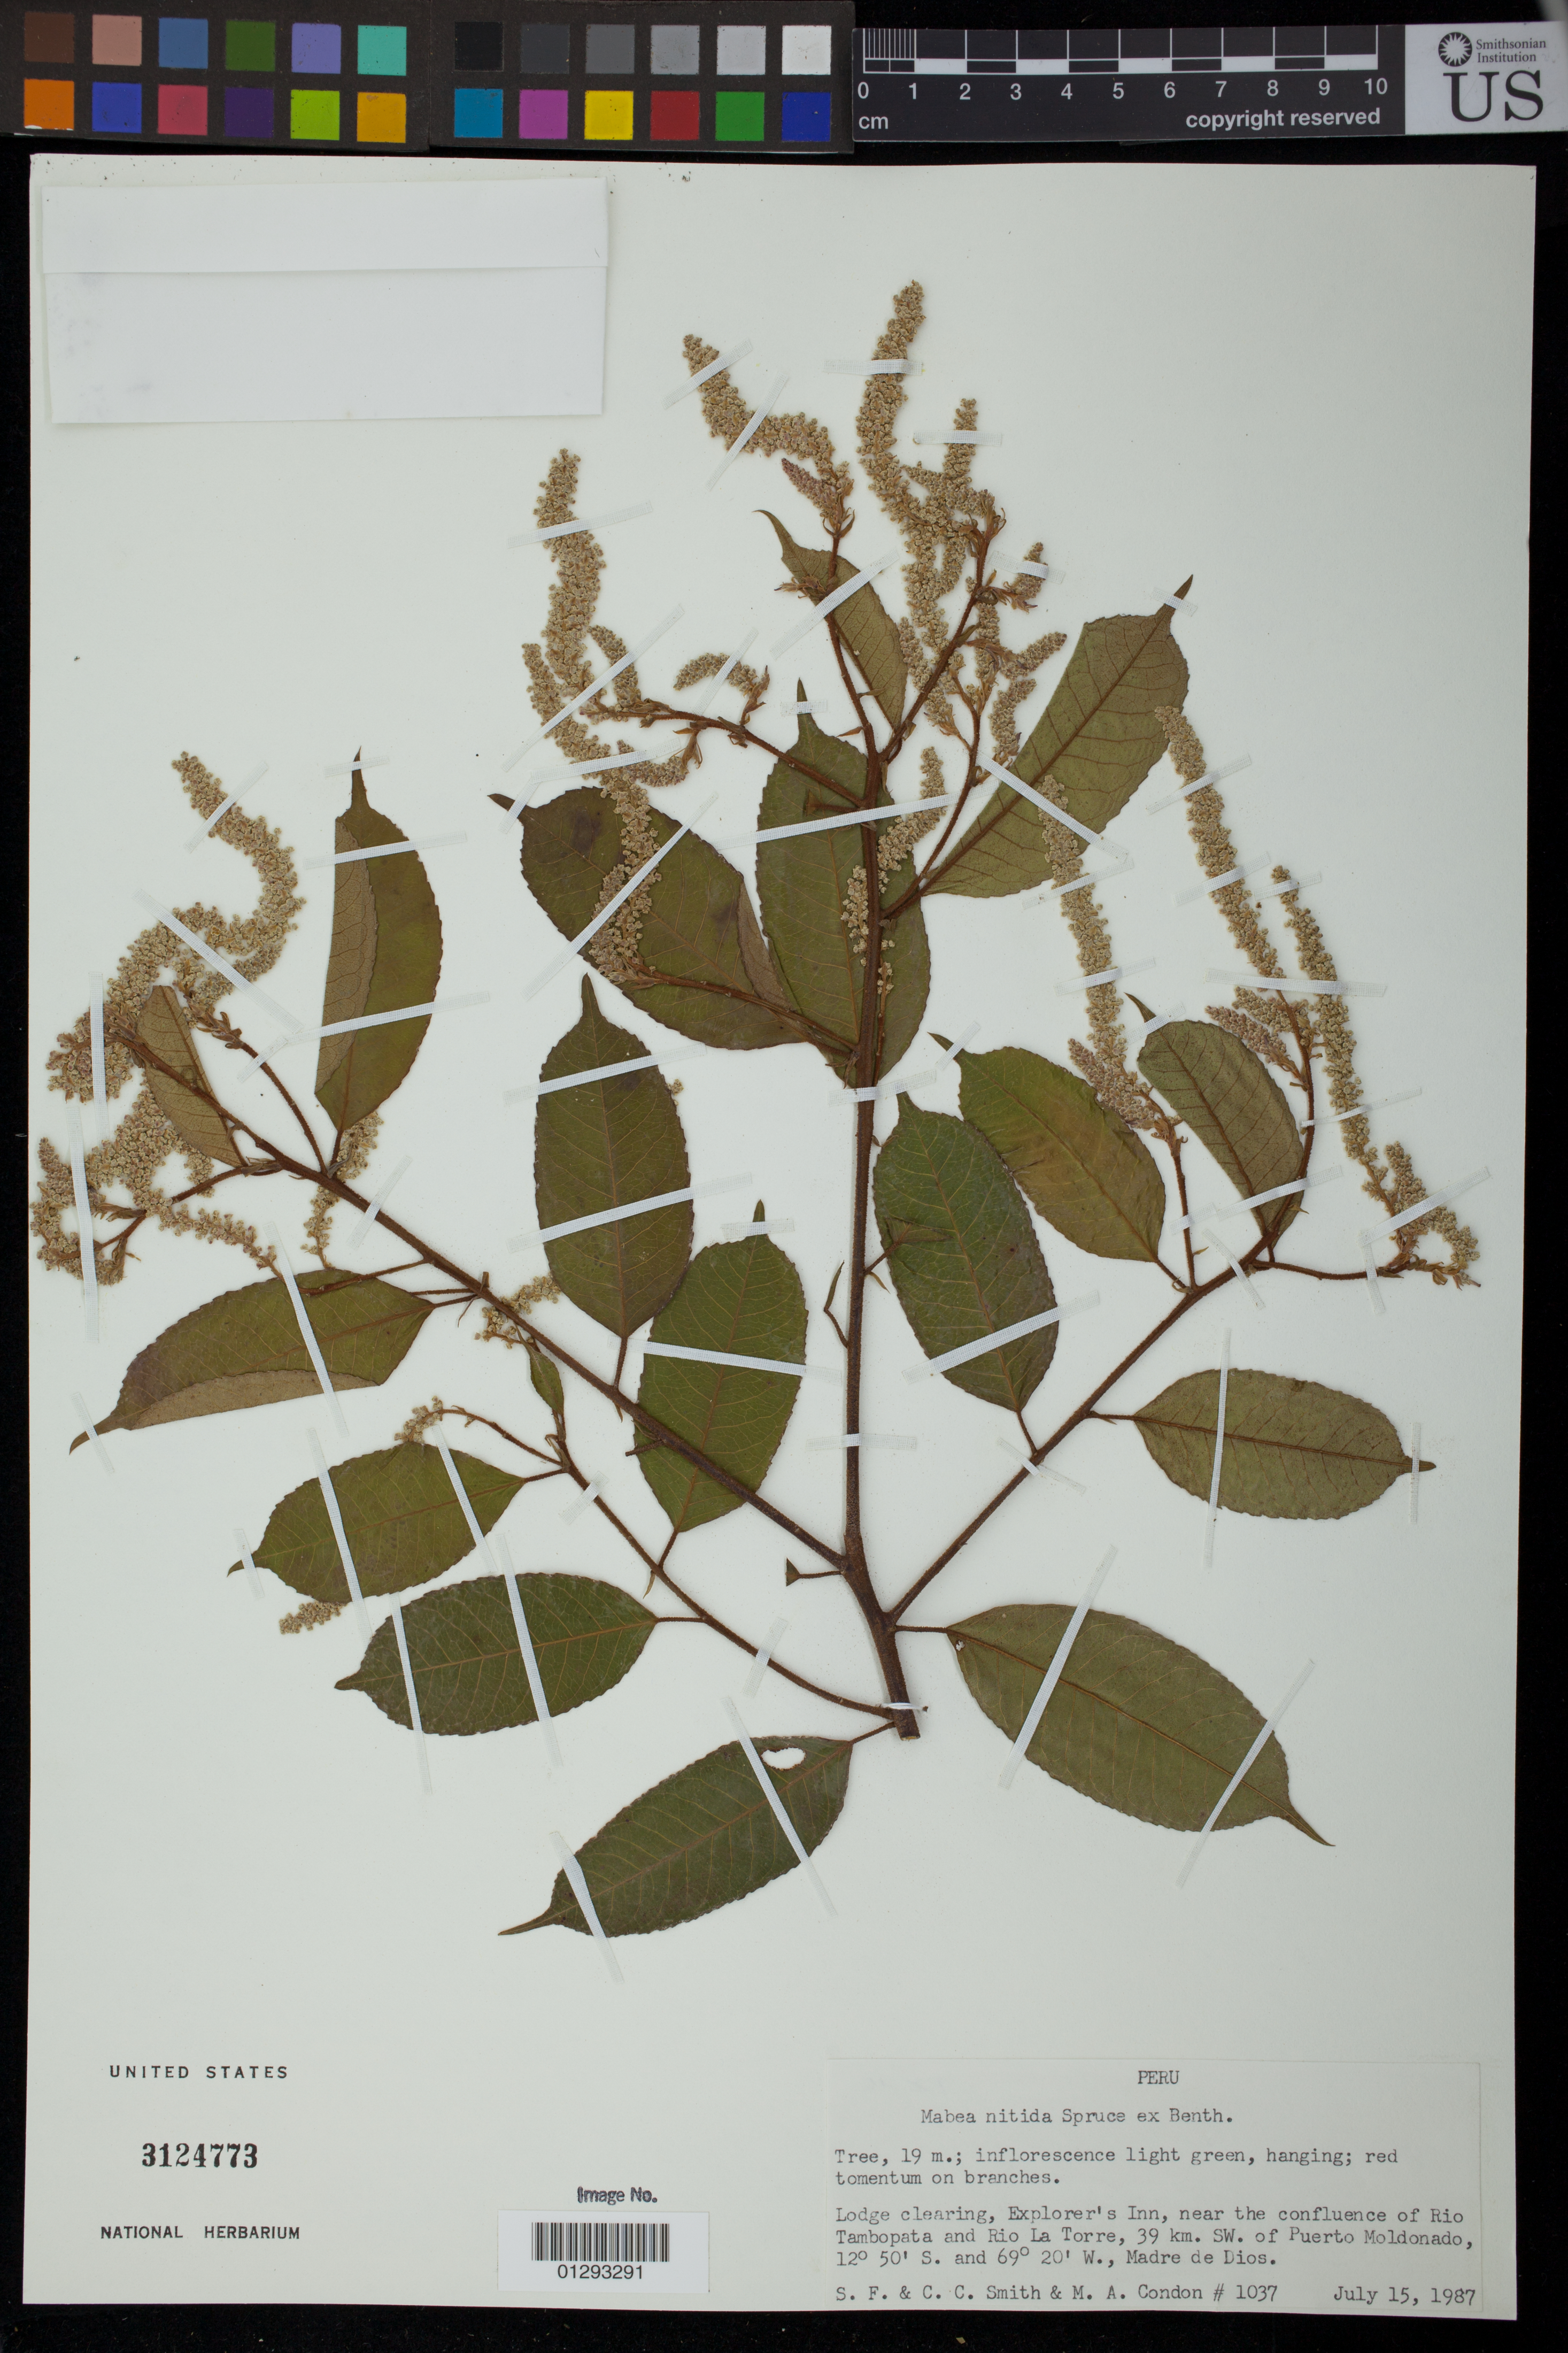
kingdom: Plantae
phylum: Tracheophyta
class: Magnoliopsida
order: Malpighiales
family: Euphorbiaceae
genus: Mabea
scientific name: Mabea nitida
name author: Spruce ex Benth.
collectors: S.F. Smith, C. C. Smith & M. Condon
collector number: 1037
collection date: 1987-07-15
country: Peru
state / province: Madre de Dios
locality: Lodge clearing, Explorer's Inn, near the confluence of Rio Tambopata and Rio La Torre, 39 km. SW. of Puerto Moldonado [Maldonado]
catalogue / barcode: US 3124773